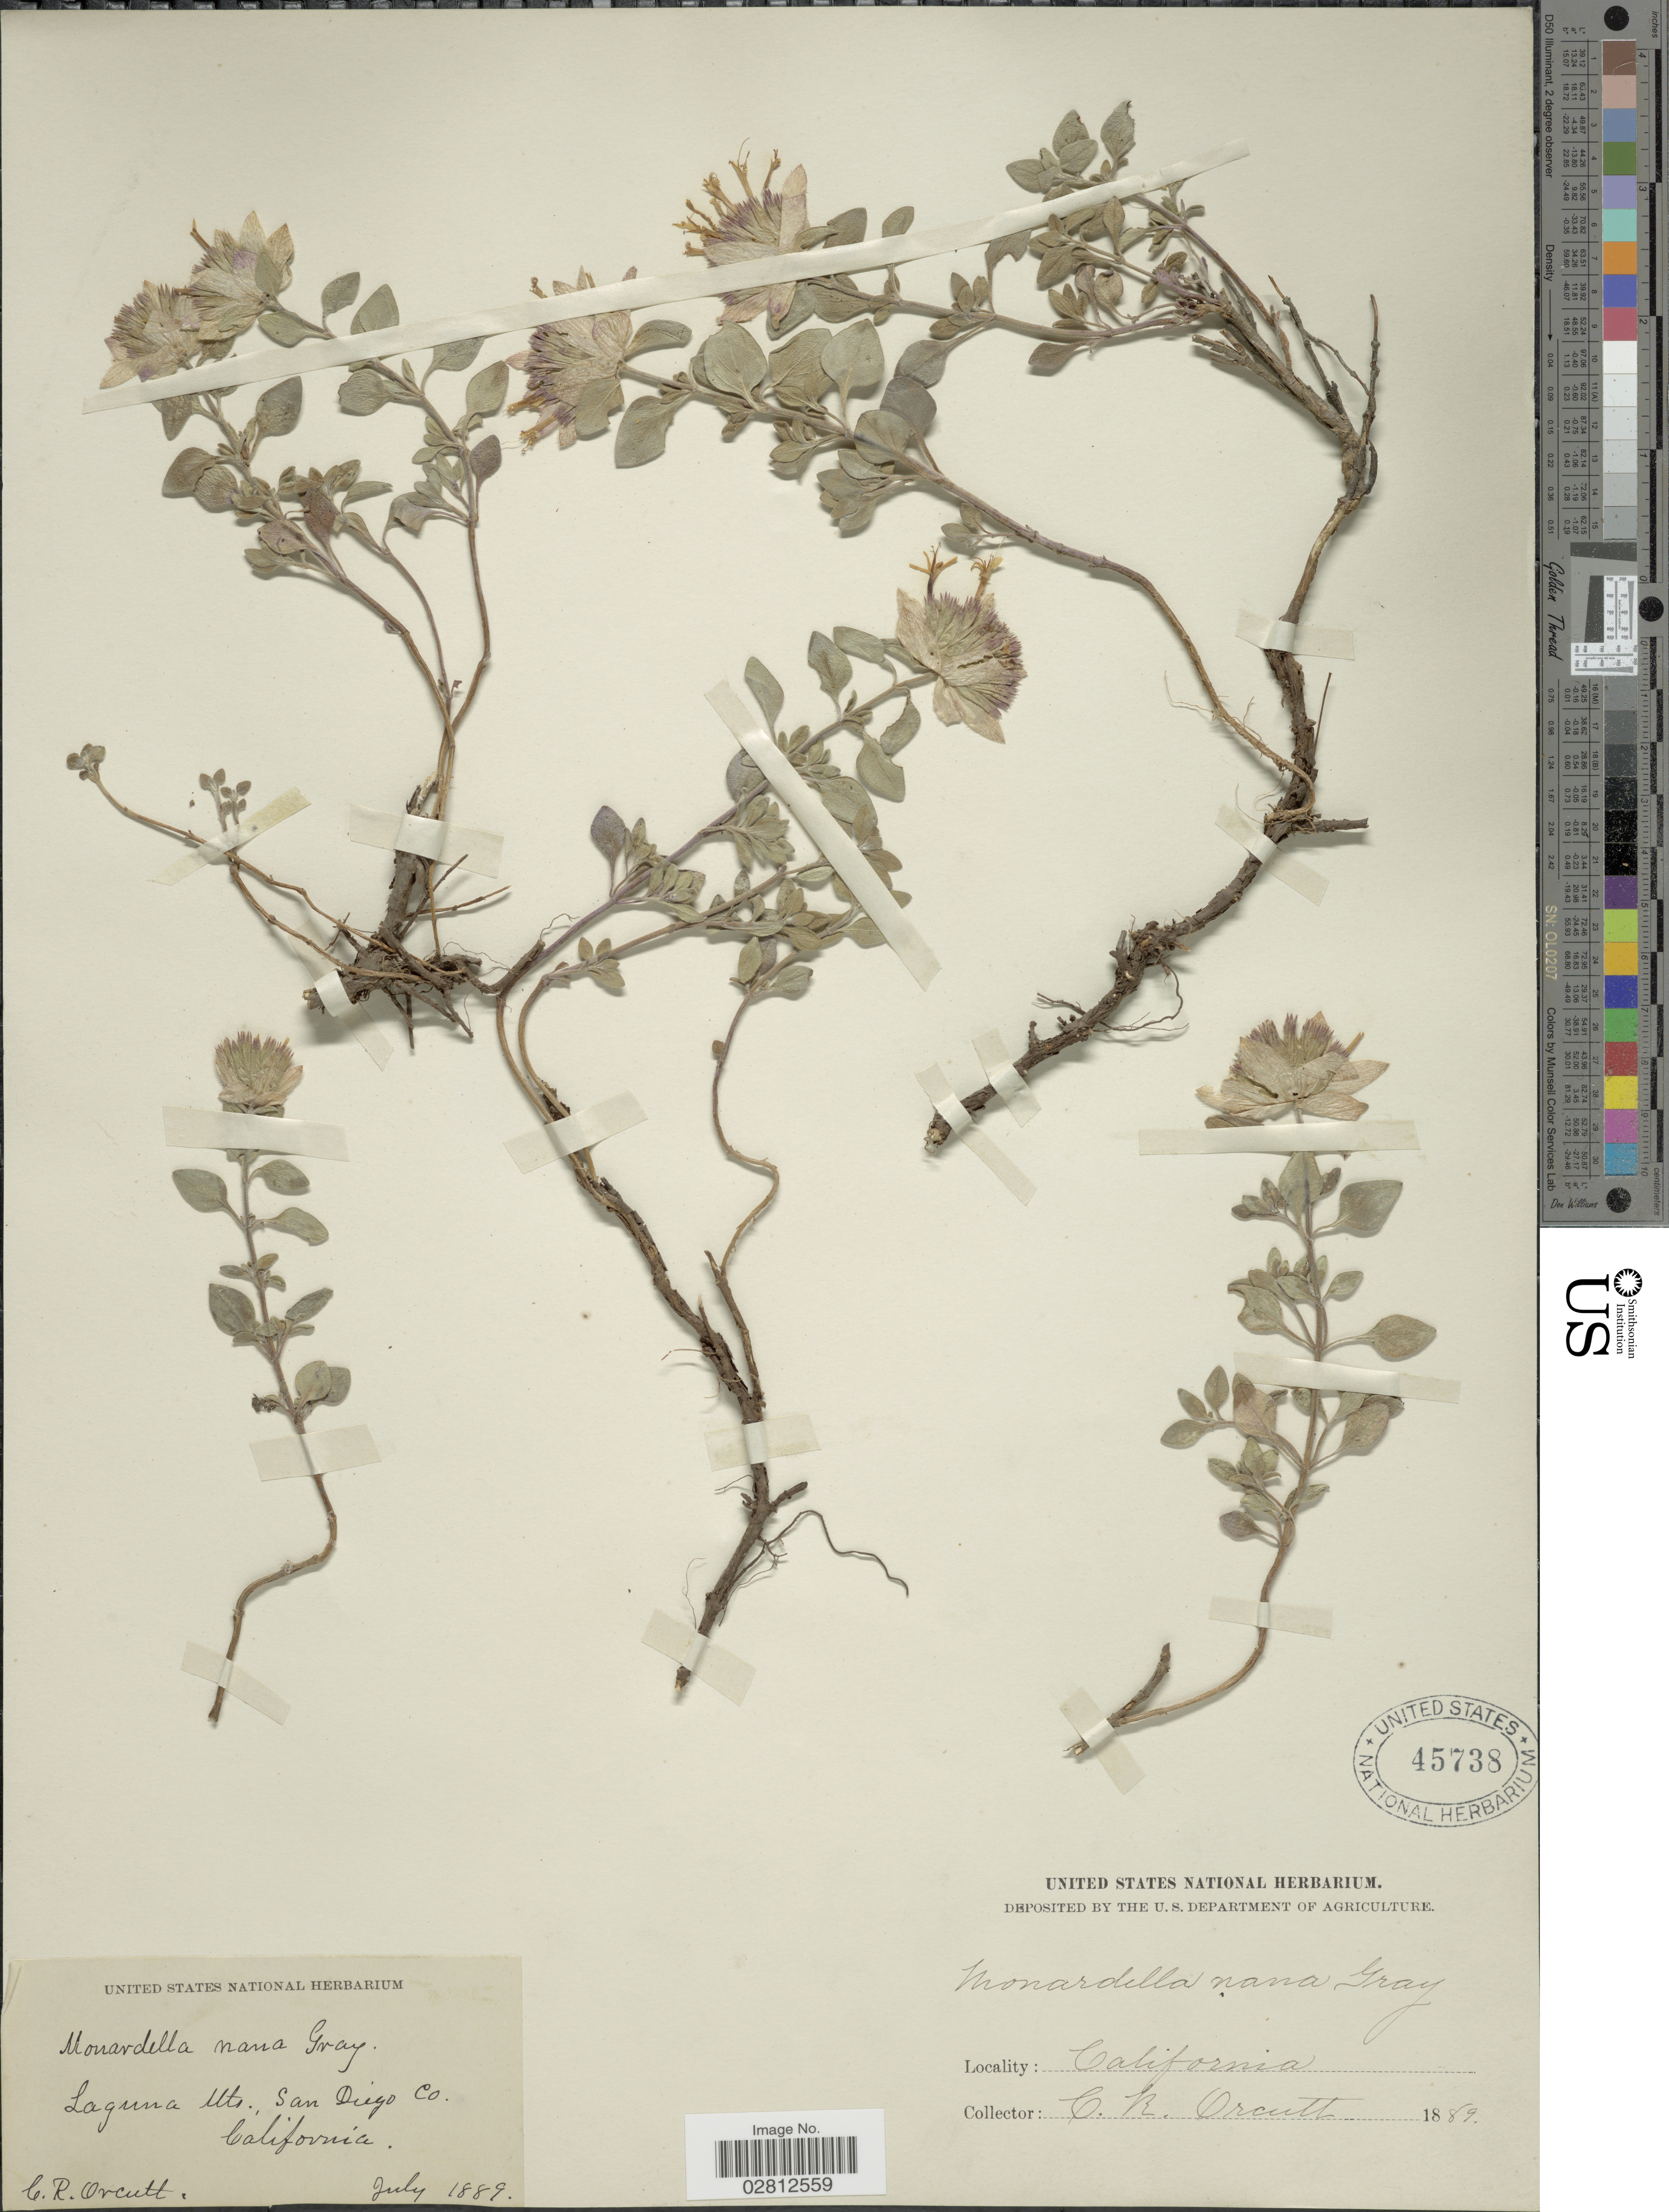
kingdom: Plantae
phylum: Tracheophyta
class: Magnoliopsida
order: Lamiales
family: Lamiaceae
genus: Monardella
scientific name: Monardella nana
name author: A. Gray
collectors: C. R. Orcutt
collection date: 1889-07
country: United States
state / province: California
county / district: San Diego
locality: Laguna Mts., San Diego Co.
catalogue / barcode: US 45738